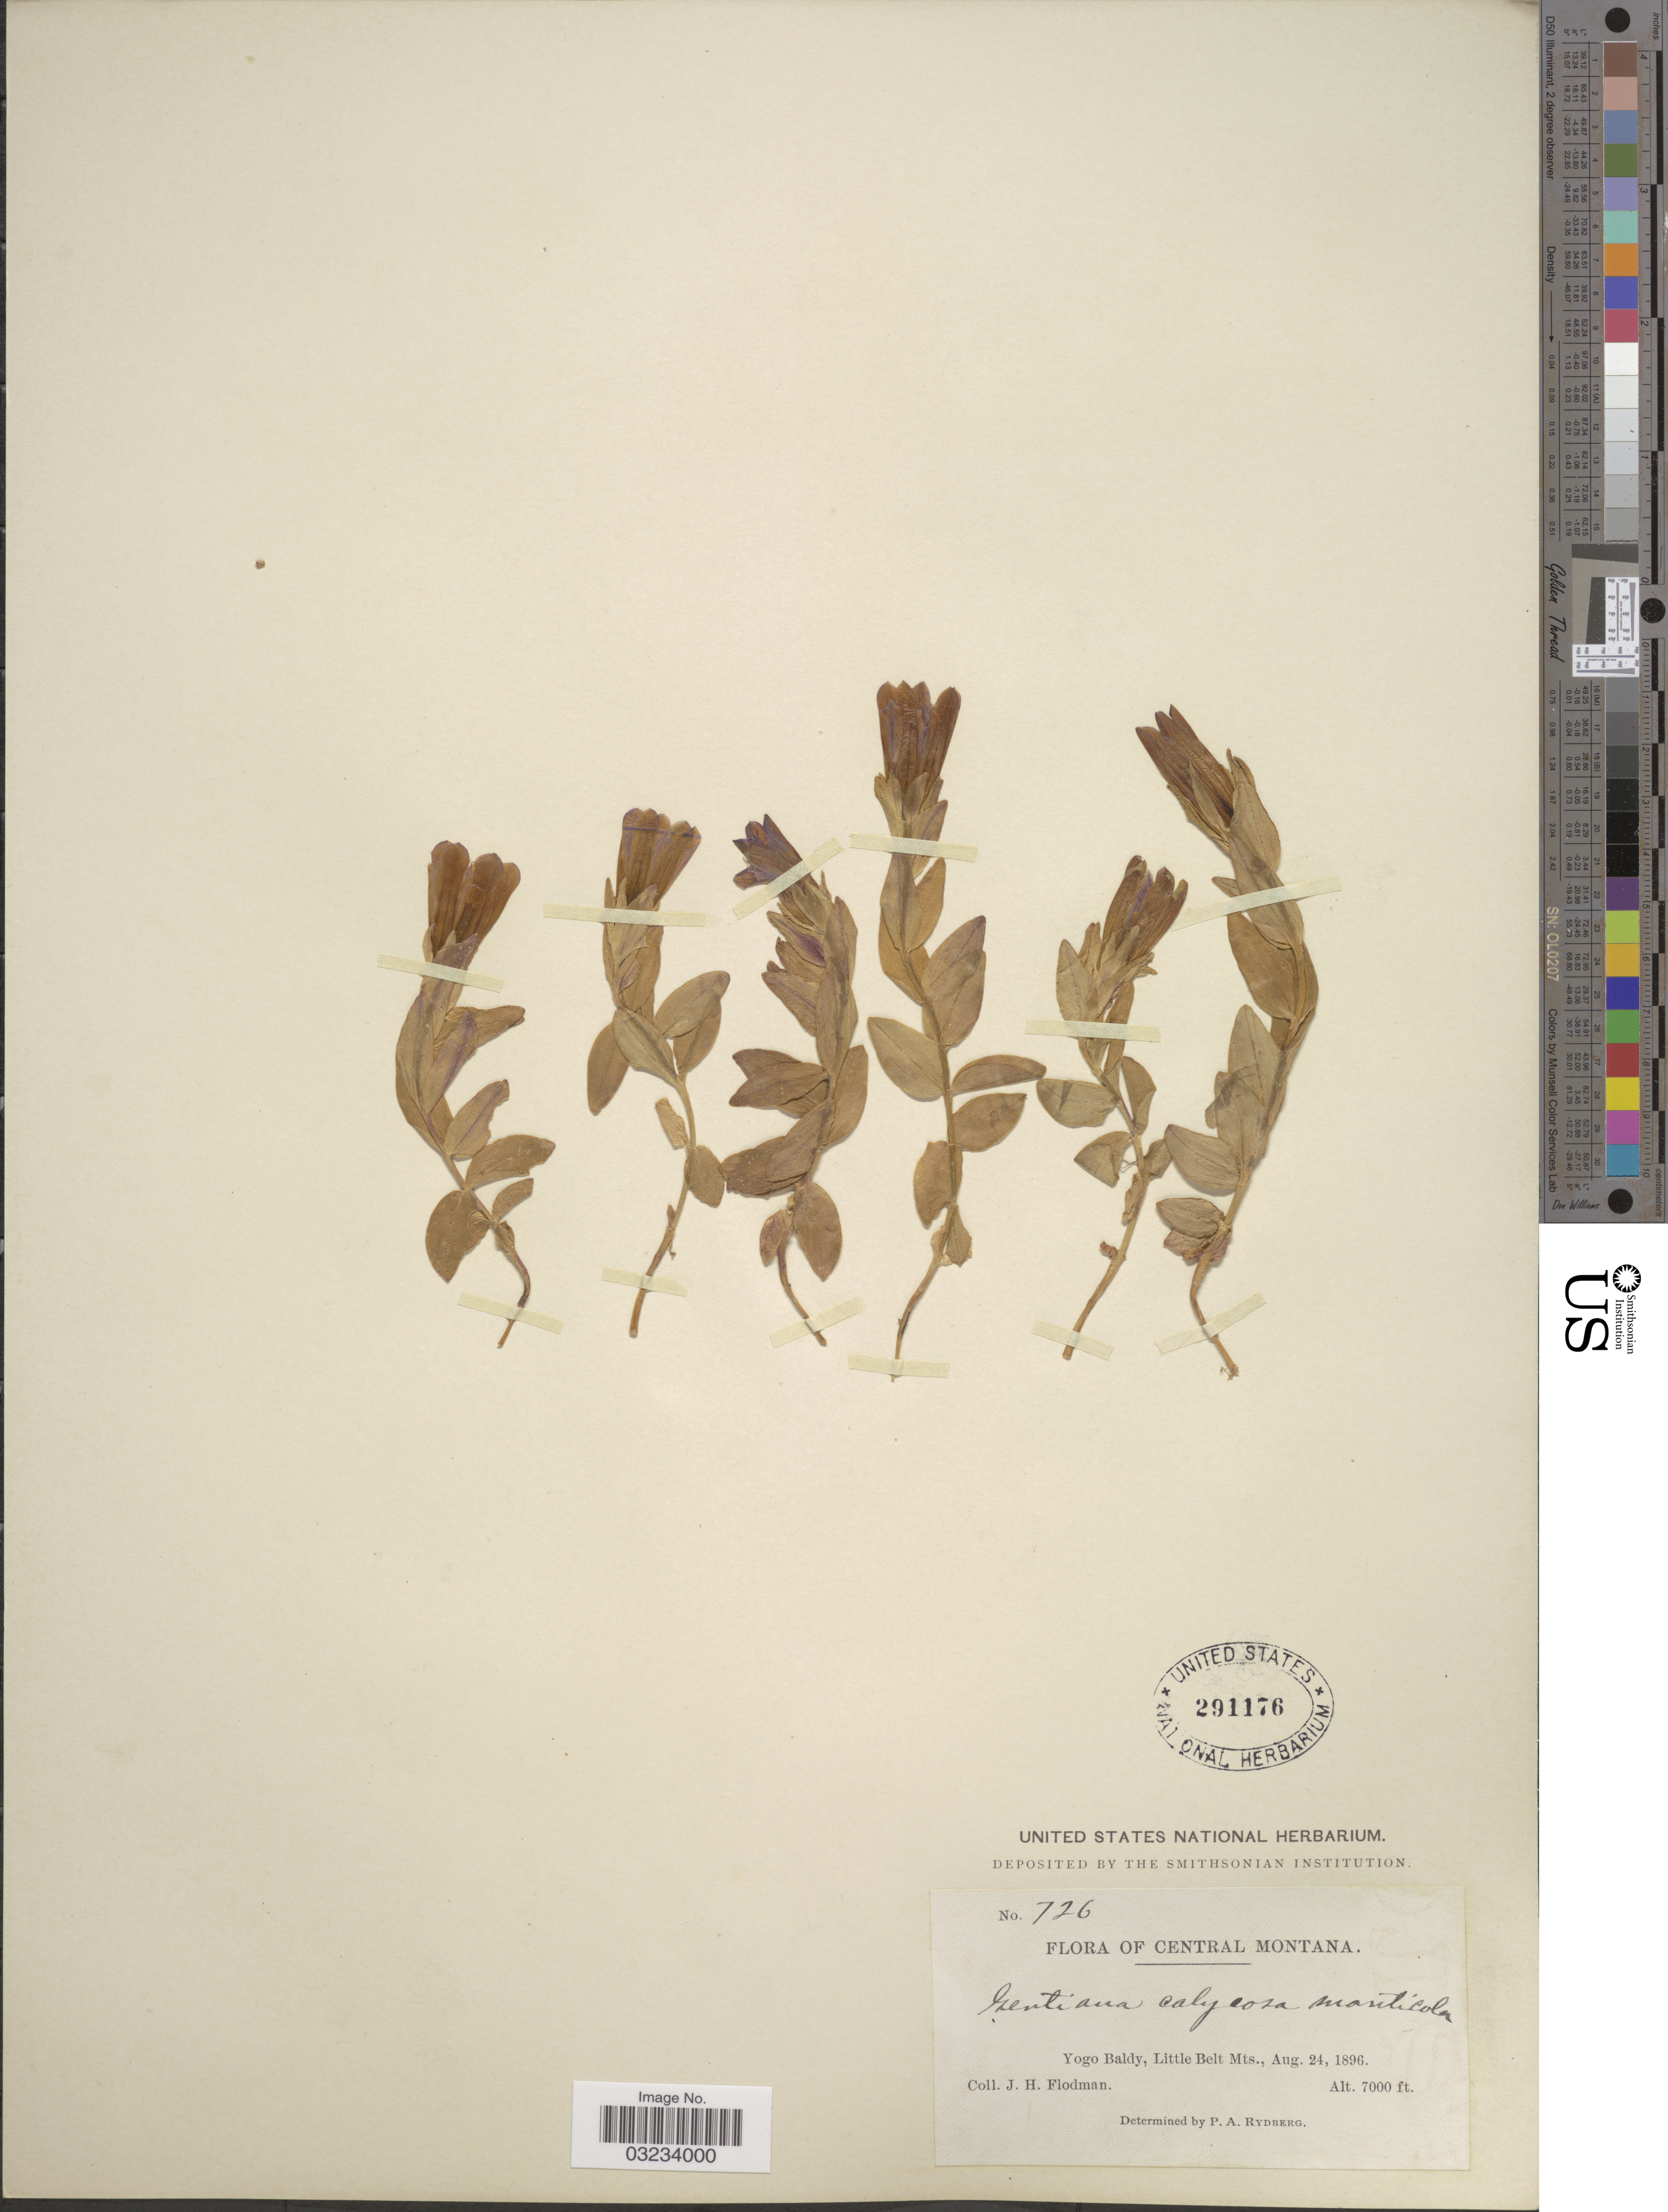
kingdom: Plantae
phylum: Tracheophyta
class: Magnoliopsida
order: Gentianales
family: Gentianaceae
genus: Gentiana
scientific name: Gentiana calycosa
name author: Griseb.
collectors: J. Flodman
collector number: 726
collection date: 1896-08-24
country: United States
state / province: Montana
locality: Central Montana, Yogo Baldy, Little Belt Mts.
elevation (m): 2134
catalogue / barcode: US 291176